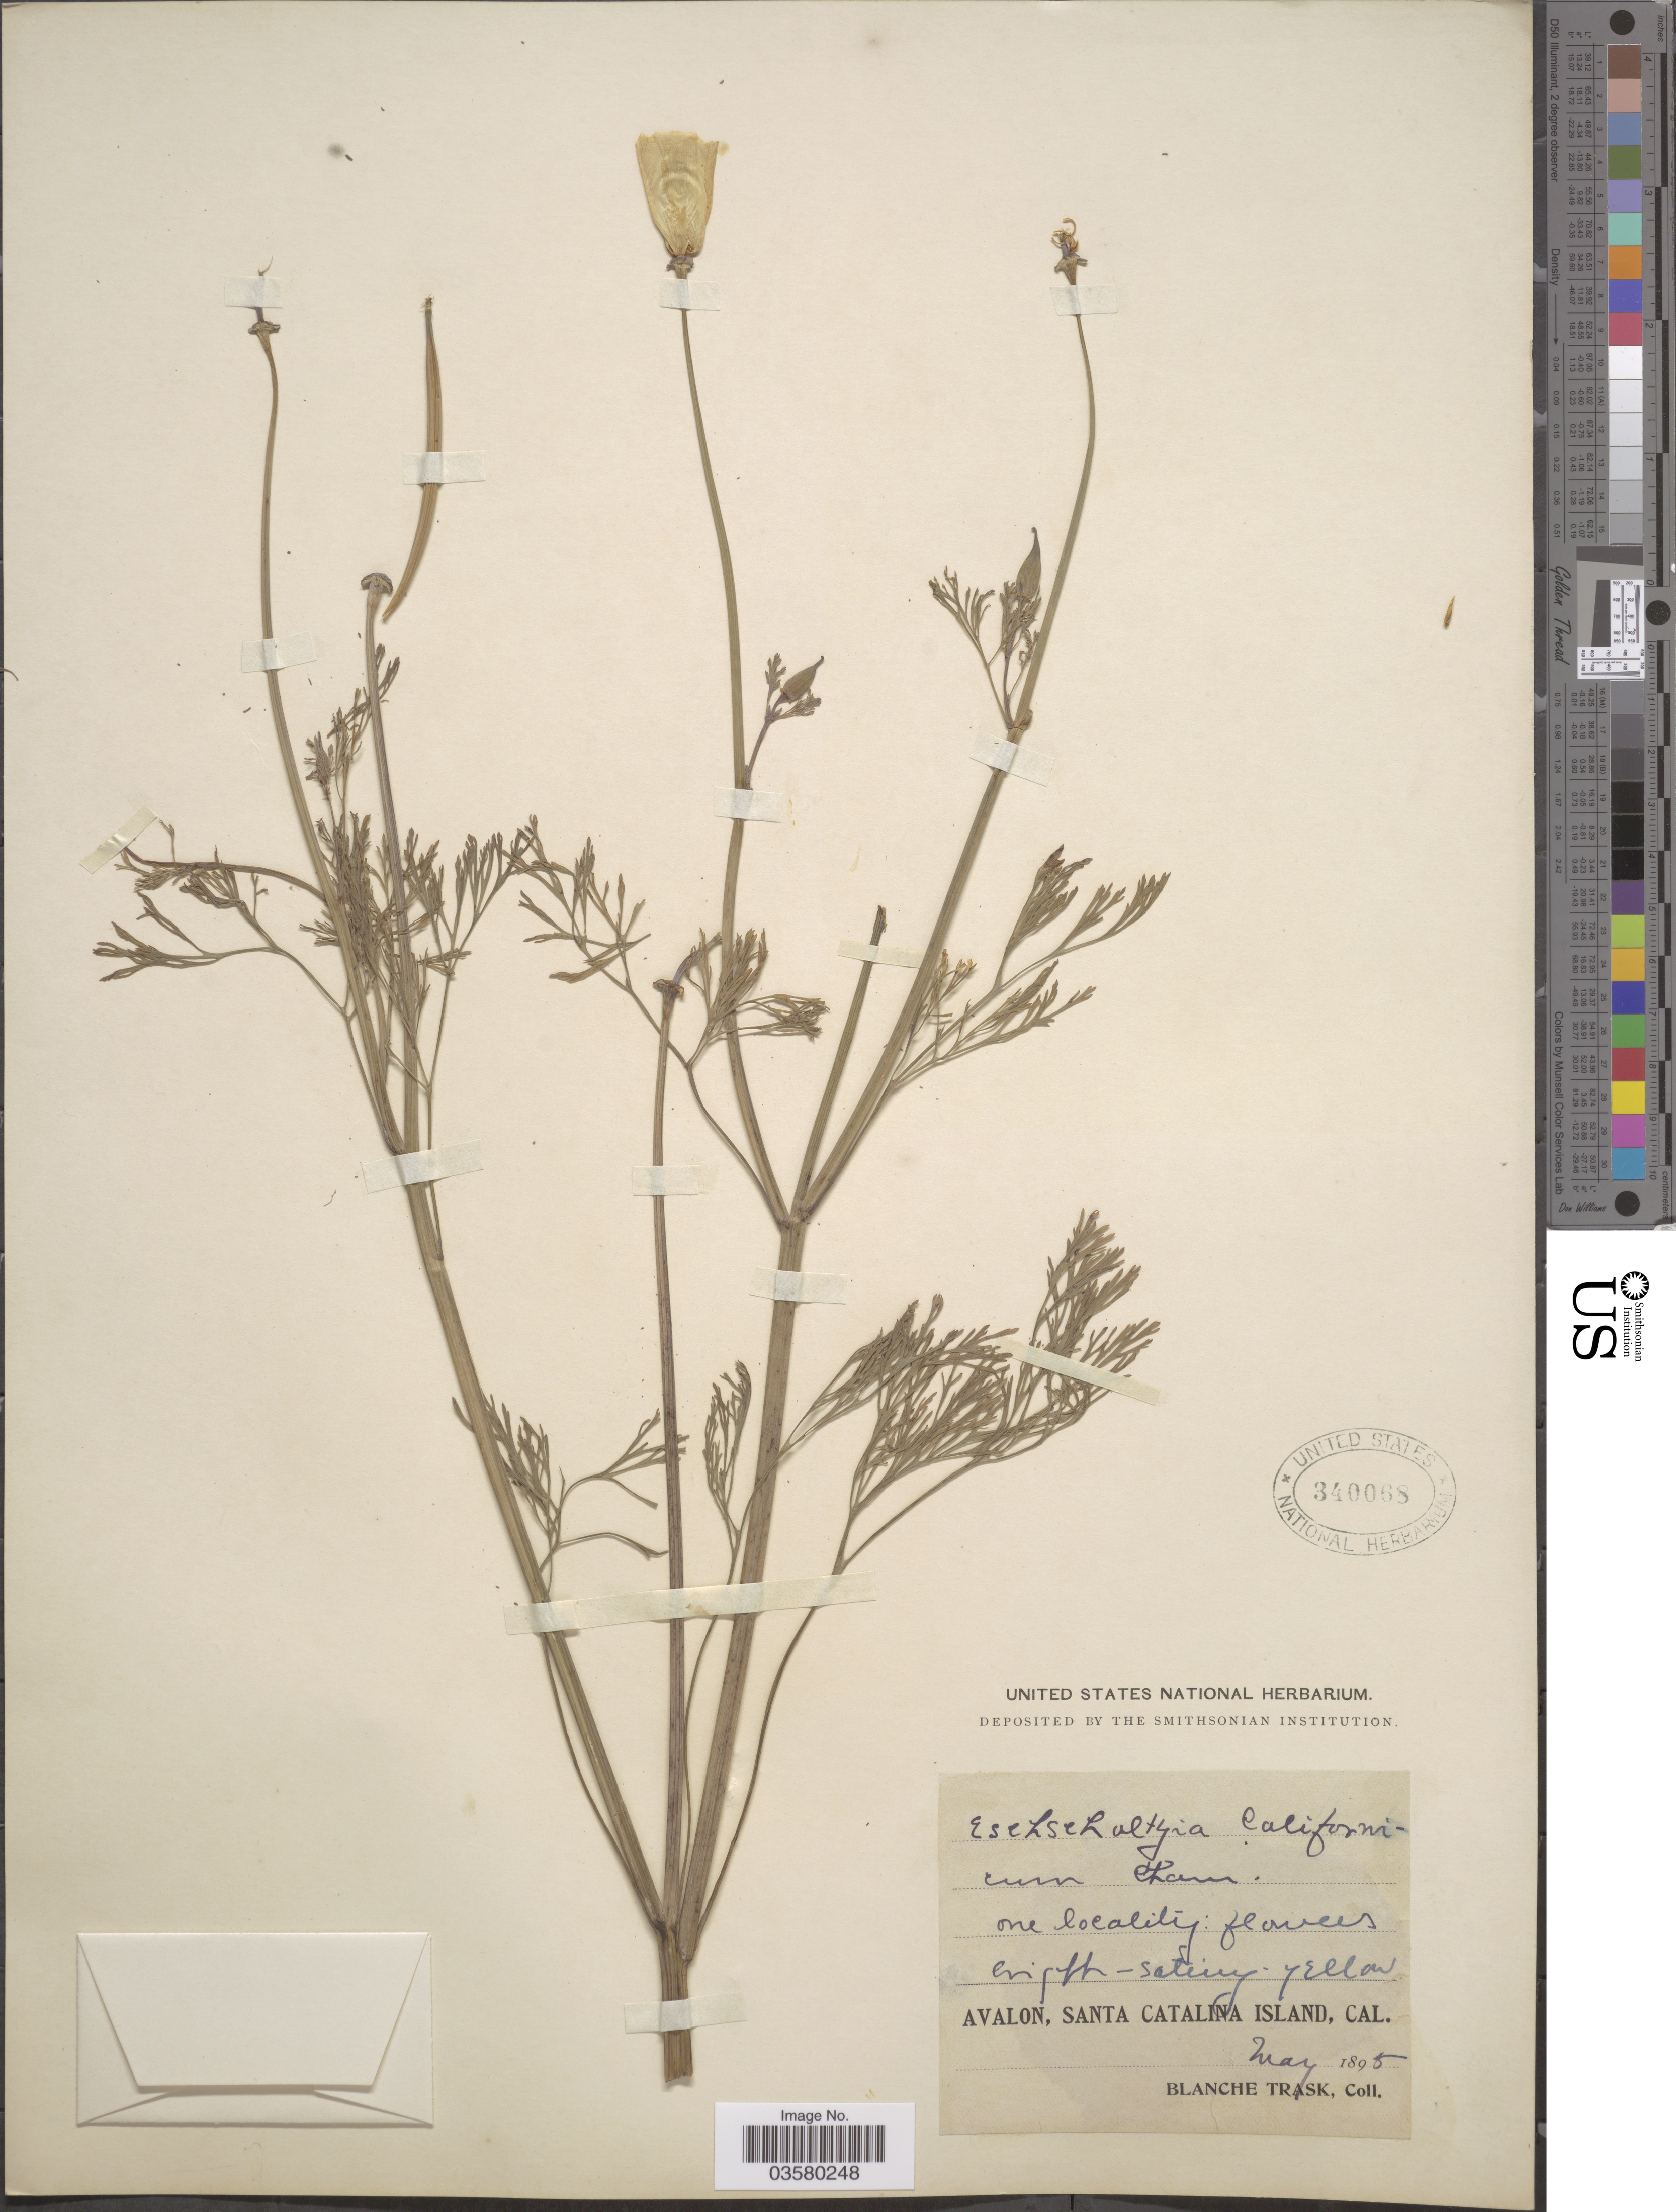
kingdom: Plantae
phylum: Tracheophyta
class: Magnoliopsida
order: Ranunculales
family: Papaveraceae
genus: Eschscholzia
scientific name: Eschscholzia californica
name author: Cham.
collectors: B. Trask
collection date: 1895-05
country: United States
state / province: California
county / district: Los Angeles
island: Santa Catalina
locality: Avalon, Santa Catalina Island.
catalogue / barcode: US 340068